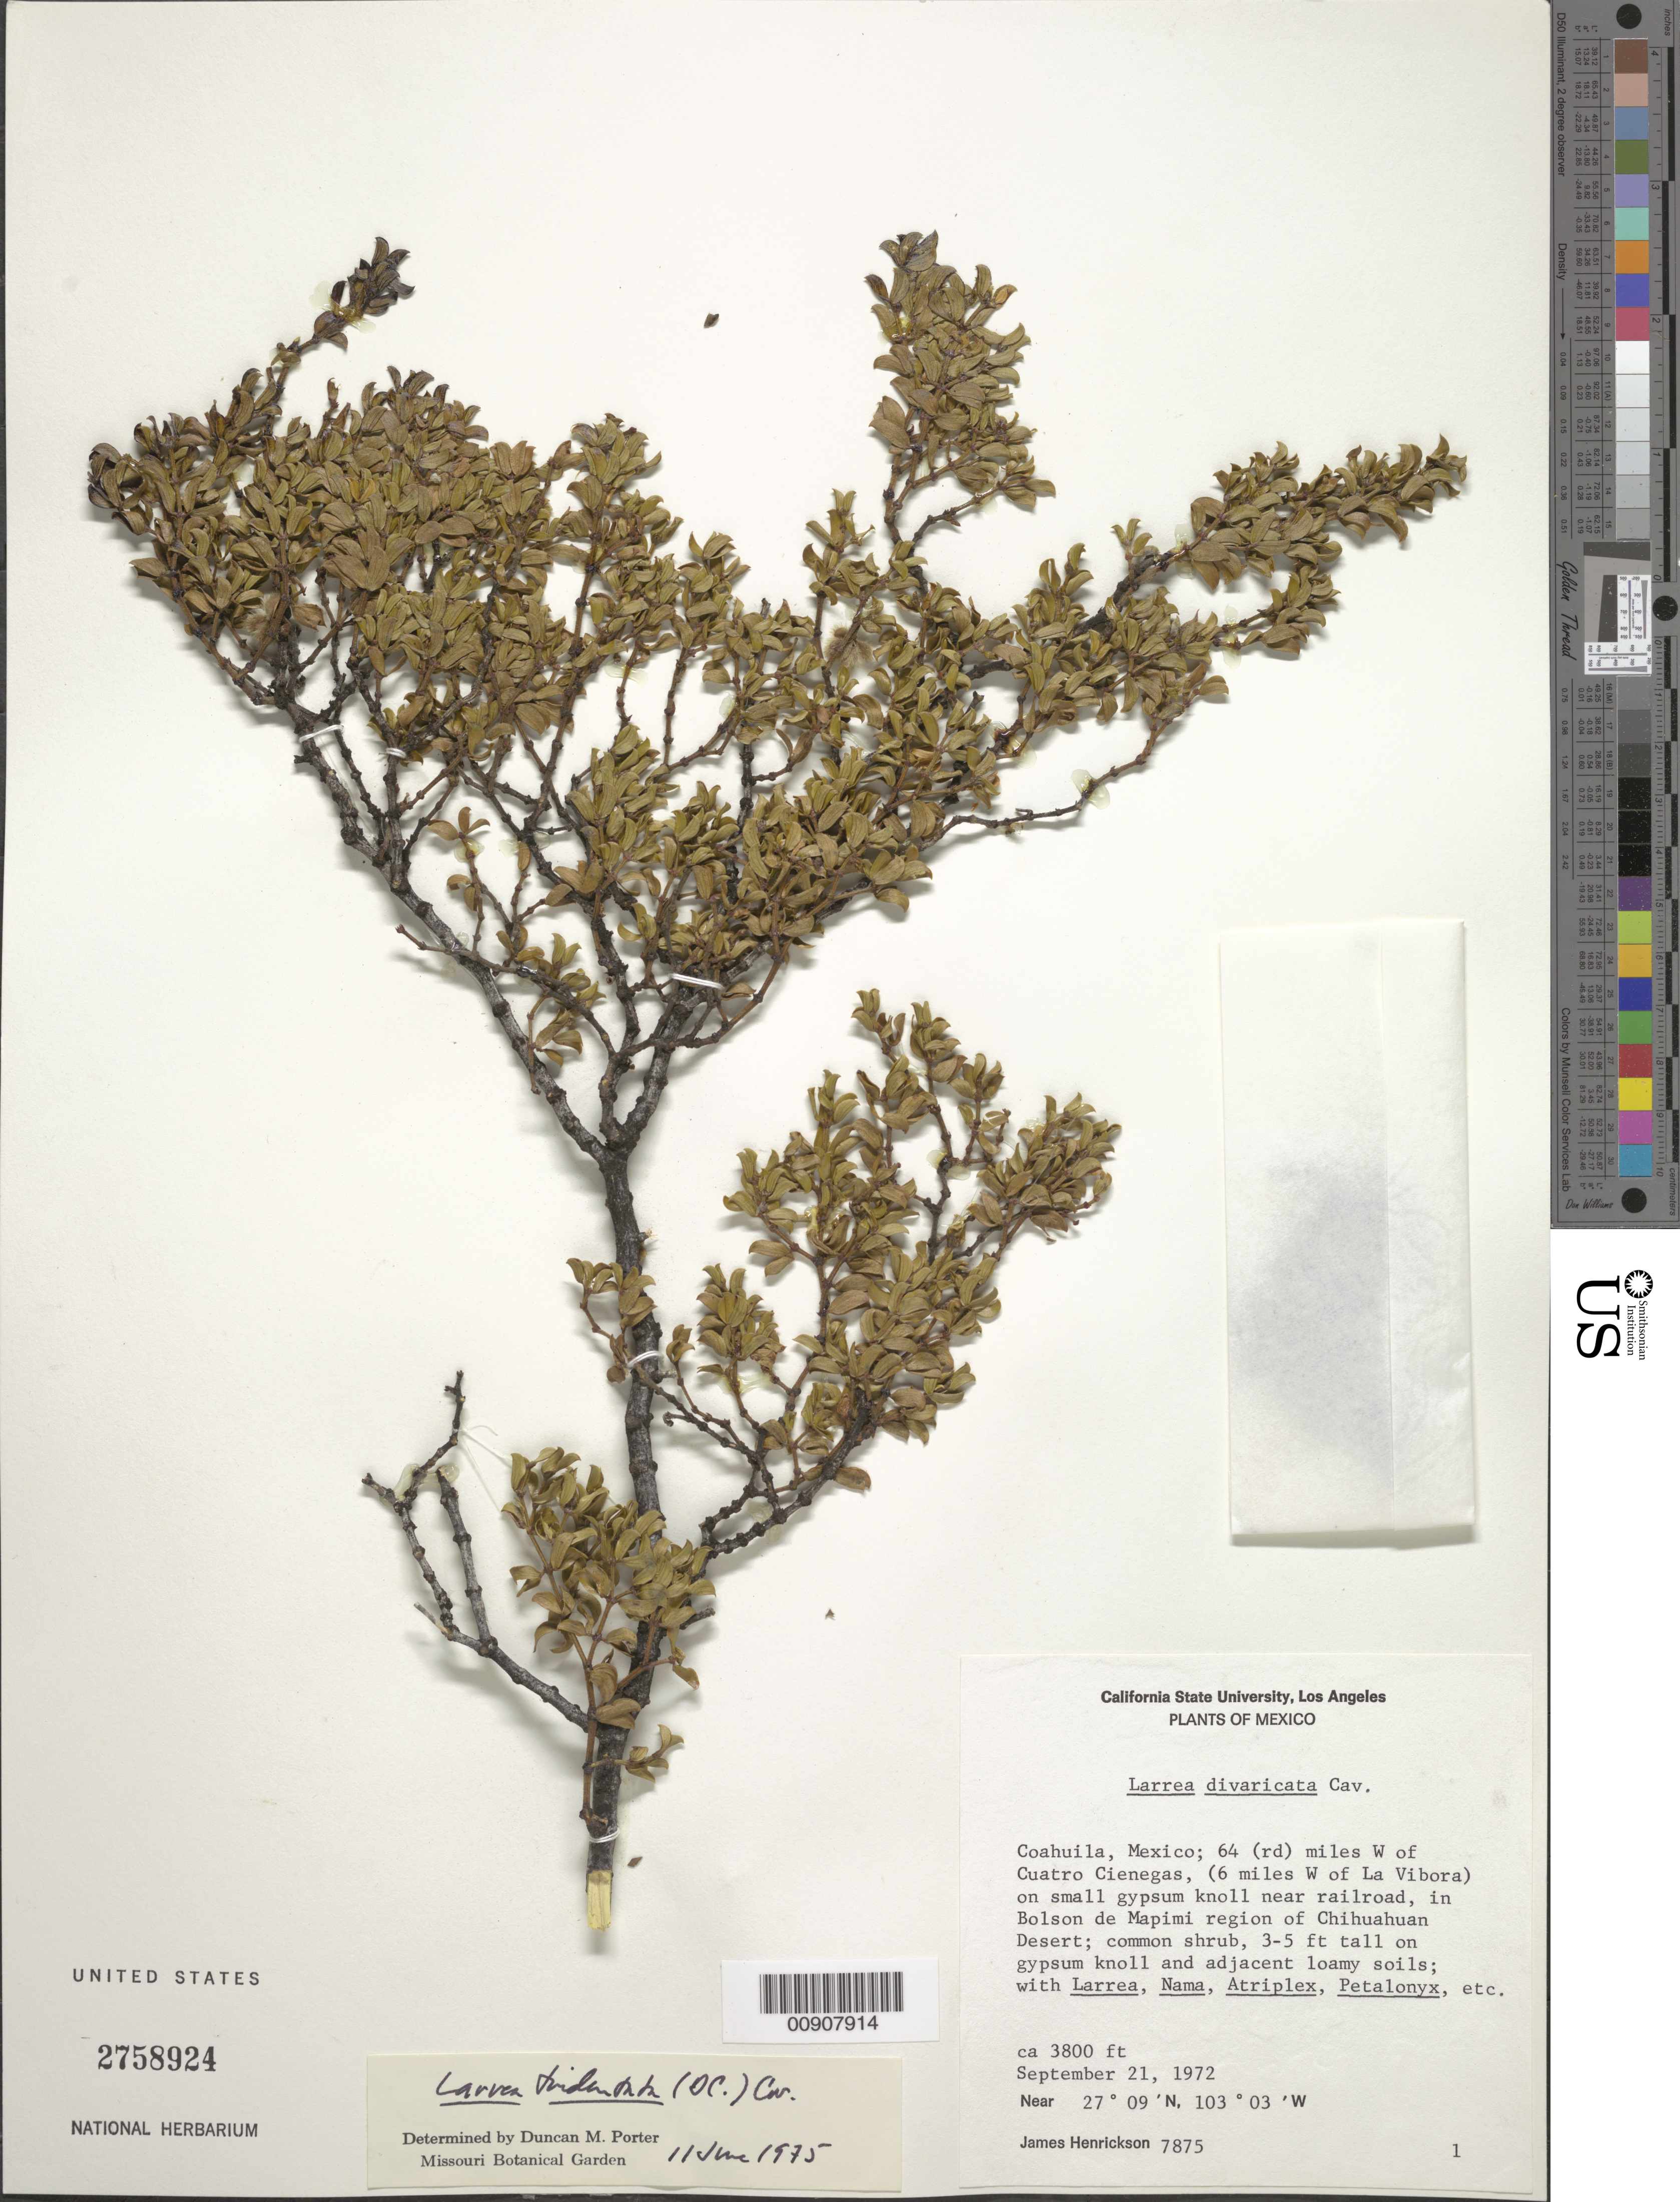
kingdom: Plantae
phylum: Tracheophyta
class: Magnoliopsida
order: Zygophyllales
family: Zygophyllaceae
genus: Larrea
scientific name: Larrea tridentata var. tridentata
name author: (Sessé & Moc. ex DC.) Coville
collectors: J. Henrickson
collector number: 7875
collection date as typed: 21 Sep 1972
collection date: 1972-09-21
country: Mexico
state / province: Coahuila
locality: Coahuila: 64 (rd) miles W of Cuatro Ciénegas, (6 miles W of La Vibora) on small gypsum knoll near railroad, in bolson de Mapimi region of Chihuahuan Desert.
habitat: On gypsum knoll and adjacent loamy soils; with Larrea, Nama, Atriplex, Petalonyx, etc.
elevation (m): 1158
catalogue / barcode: US 2758924